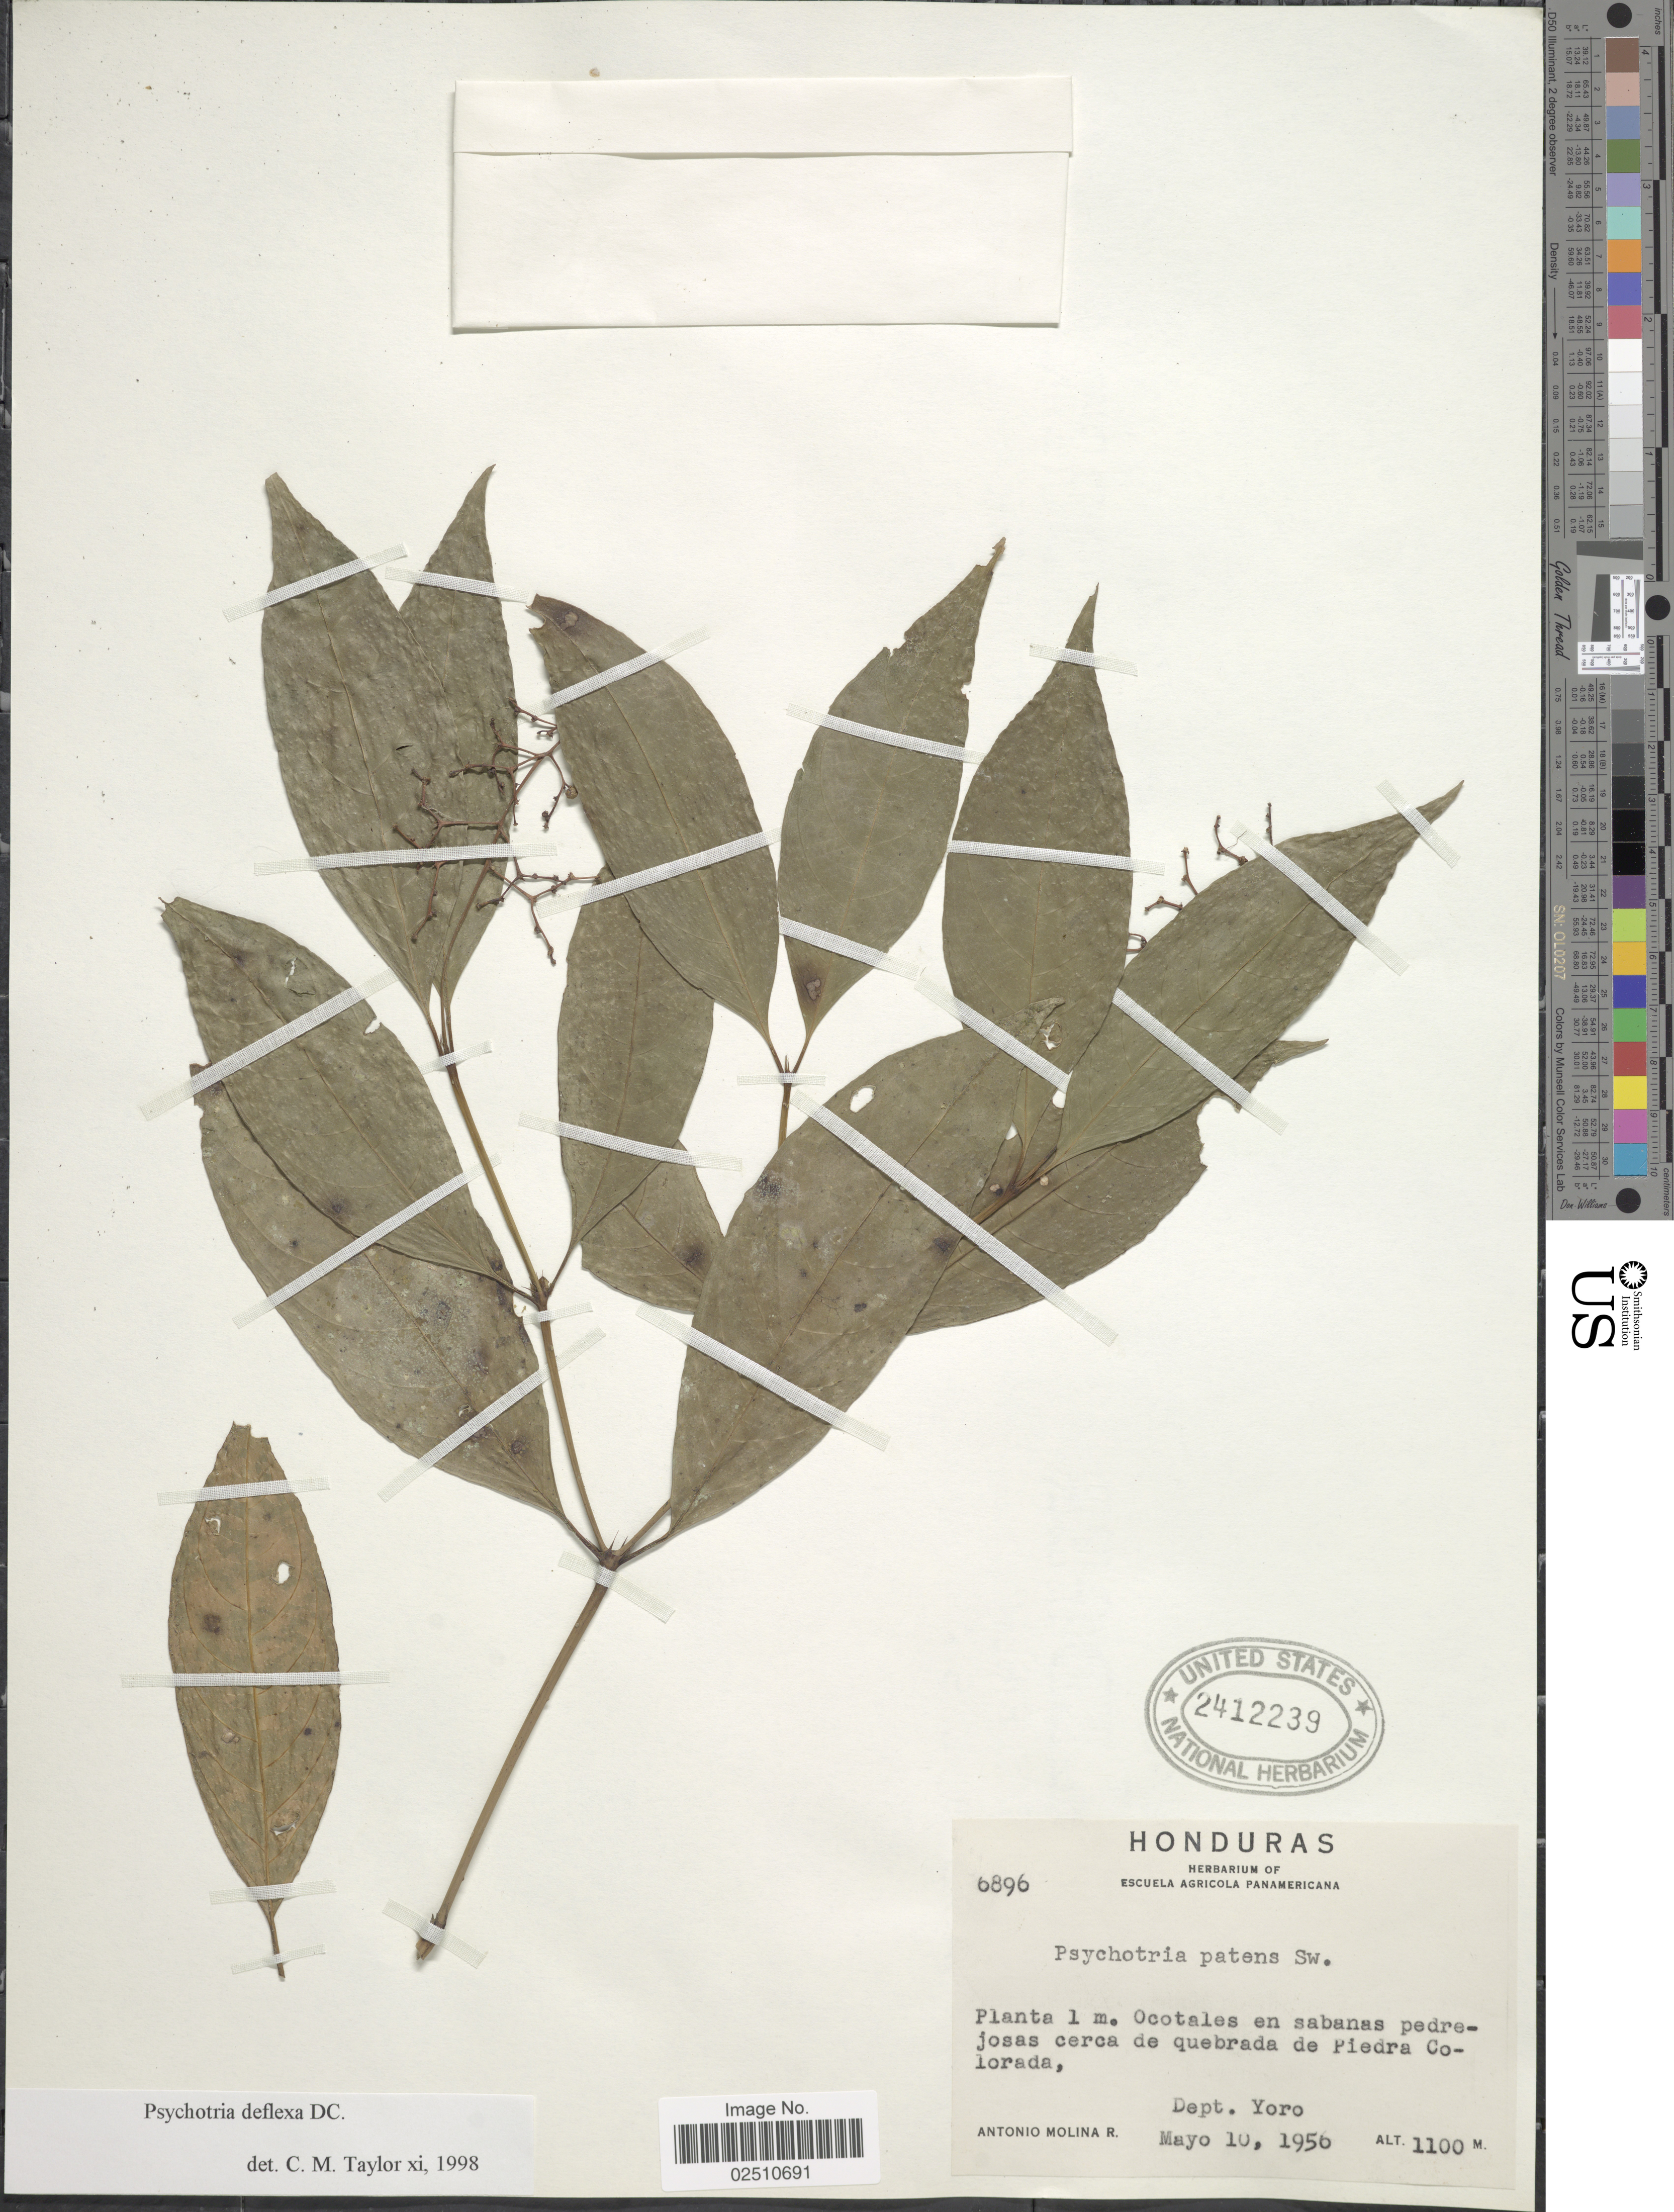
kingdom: Plantae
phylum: Tracheophyta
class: Magnoliopsida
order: Gentianales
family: Rubiaceae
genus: Psychotria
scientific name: Psychotria deflexa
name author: DC.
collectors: A. Molina R.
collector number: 6896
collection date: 1956-05-10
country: Honduras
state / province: Yoro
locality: Cerca de quebrada de Piedra Colorada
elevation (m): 1100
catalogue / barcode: US 2412239